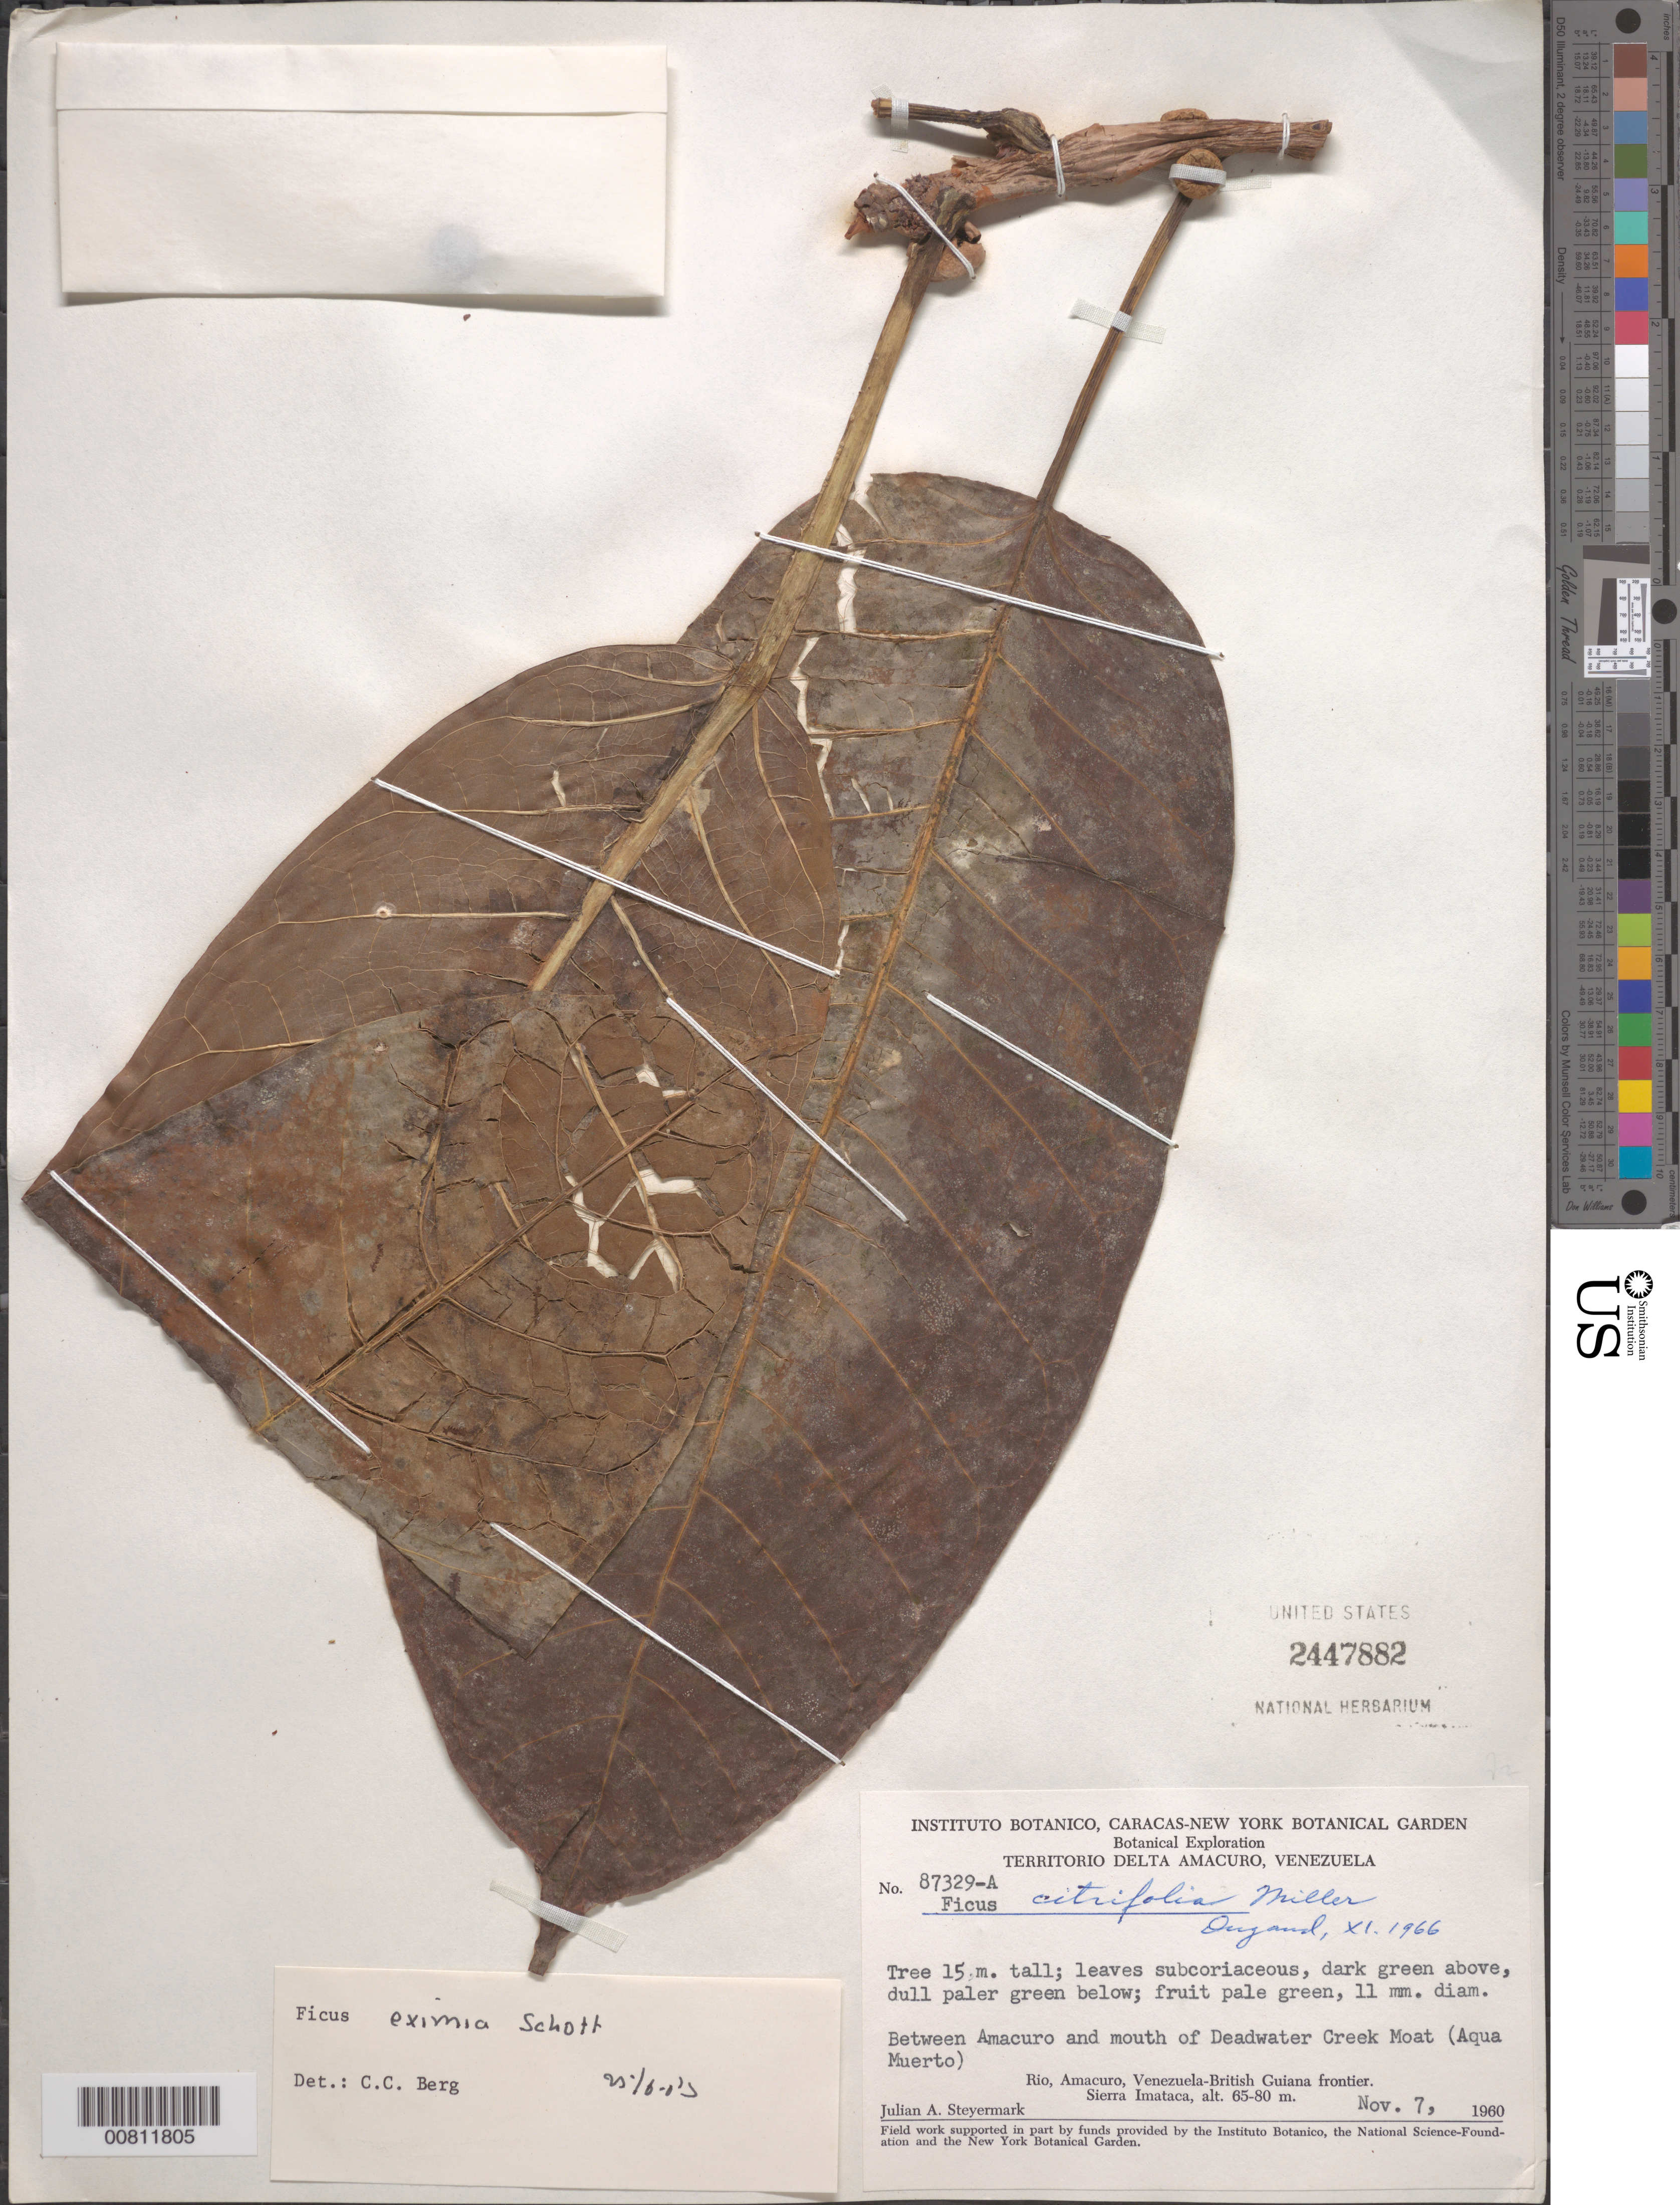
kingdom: Plantae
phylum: Tracheophyta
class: Magnoliopsida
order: Rosales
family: Moraceae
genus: Ficus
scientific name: Ficus eximia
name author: Schott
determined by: Berg, C. C.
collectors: J. Steyermark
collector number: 87329 A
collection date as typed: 7-Nov-60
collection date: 1960-11-07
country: Venezuela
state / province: Delta Amacuro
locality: Río Amacuro to mouth of Deadwater Creek Moat (Agua Muerto), Sierra Imataca, Venezuela-Guyana border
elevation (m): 65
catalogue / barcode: US 2447882